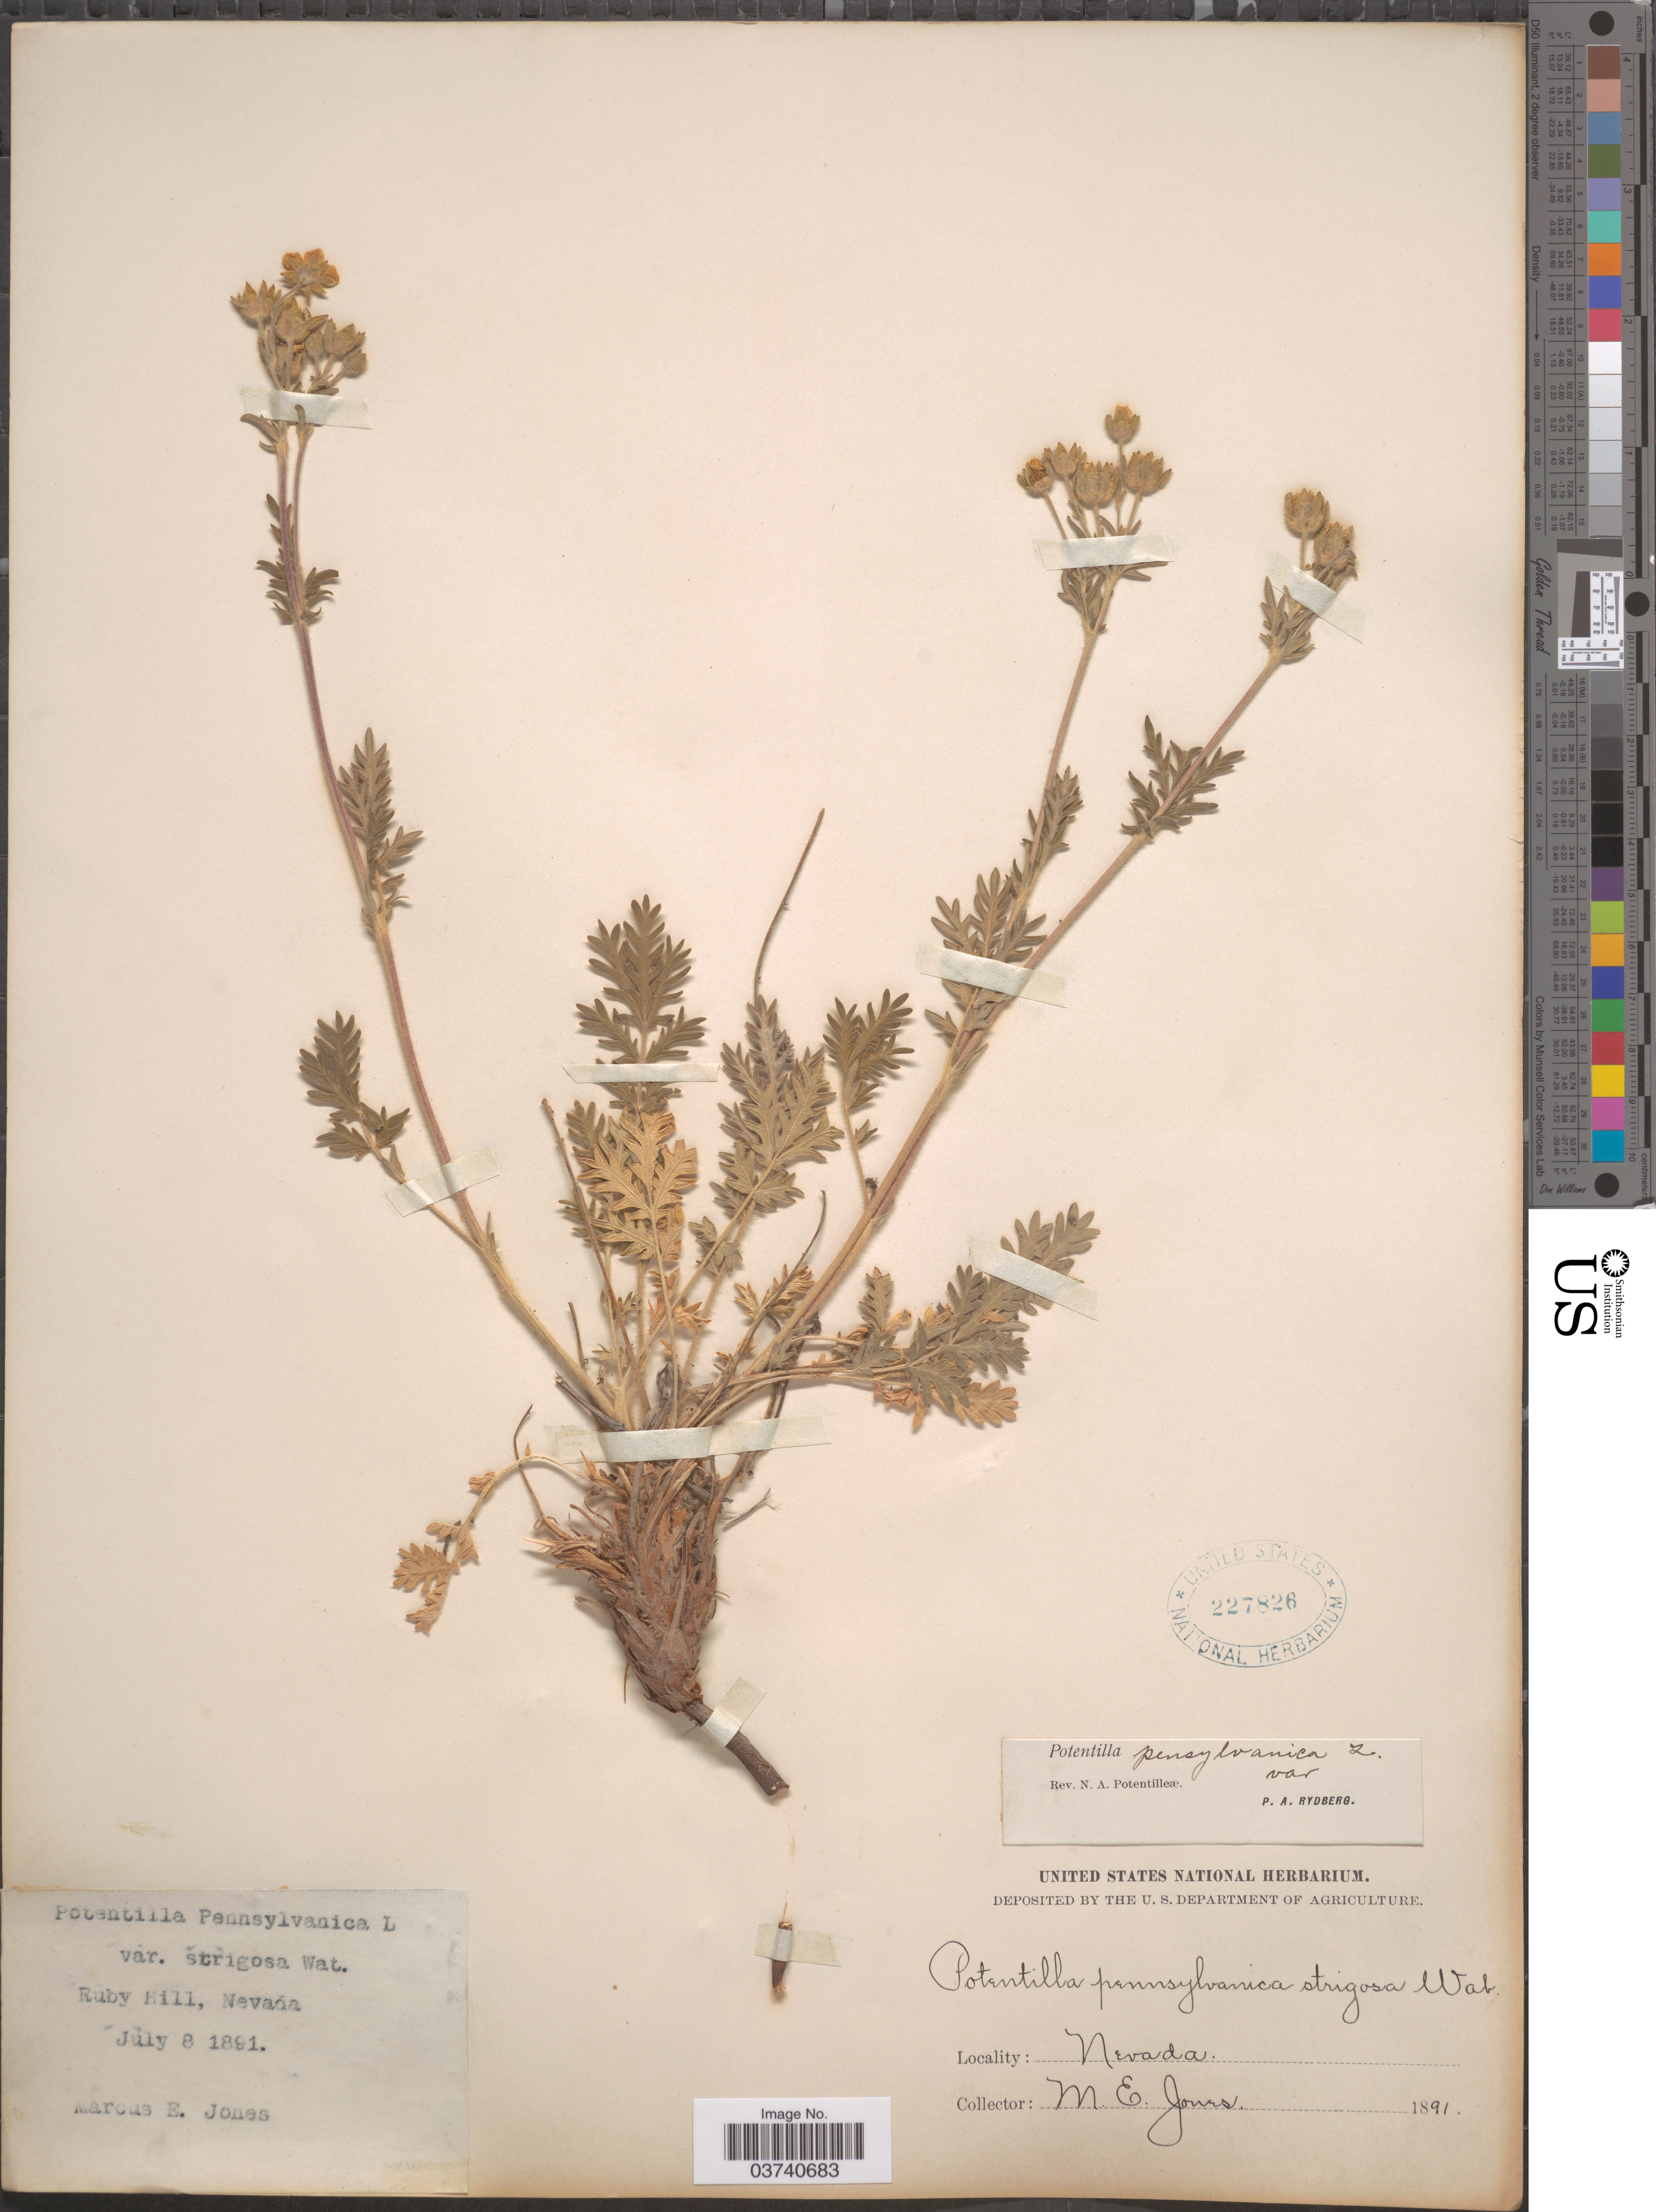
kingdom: Plantae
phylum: Tracheophyta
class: Magnoliopsida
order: Rosales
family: Rosaceae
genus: Potentilla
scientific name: Potentilla pensylvanica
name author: L.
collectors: M. E. Jones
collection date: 1891-07-08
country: United States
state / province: Nevada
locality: Ruby Hill.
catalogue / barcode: US 227826